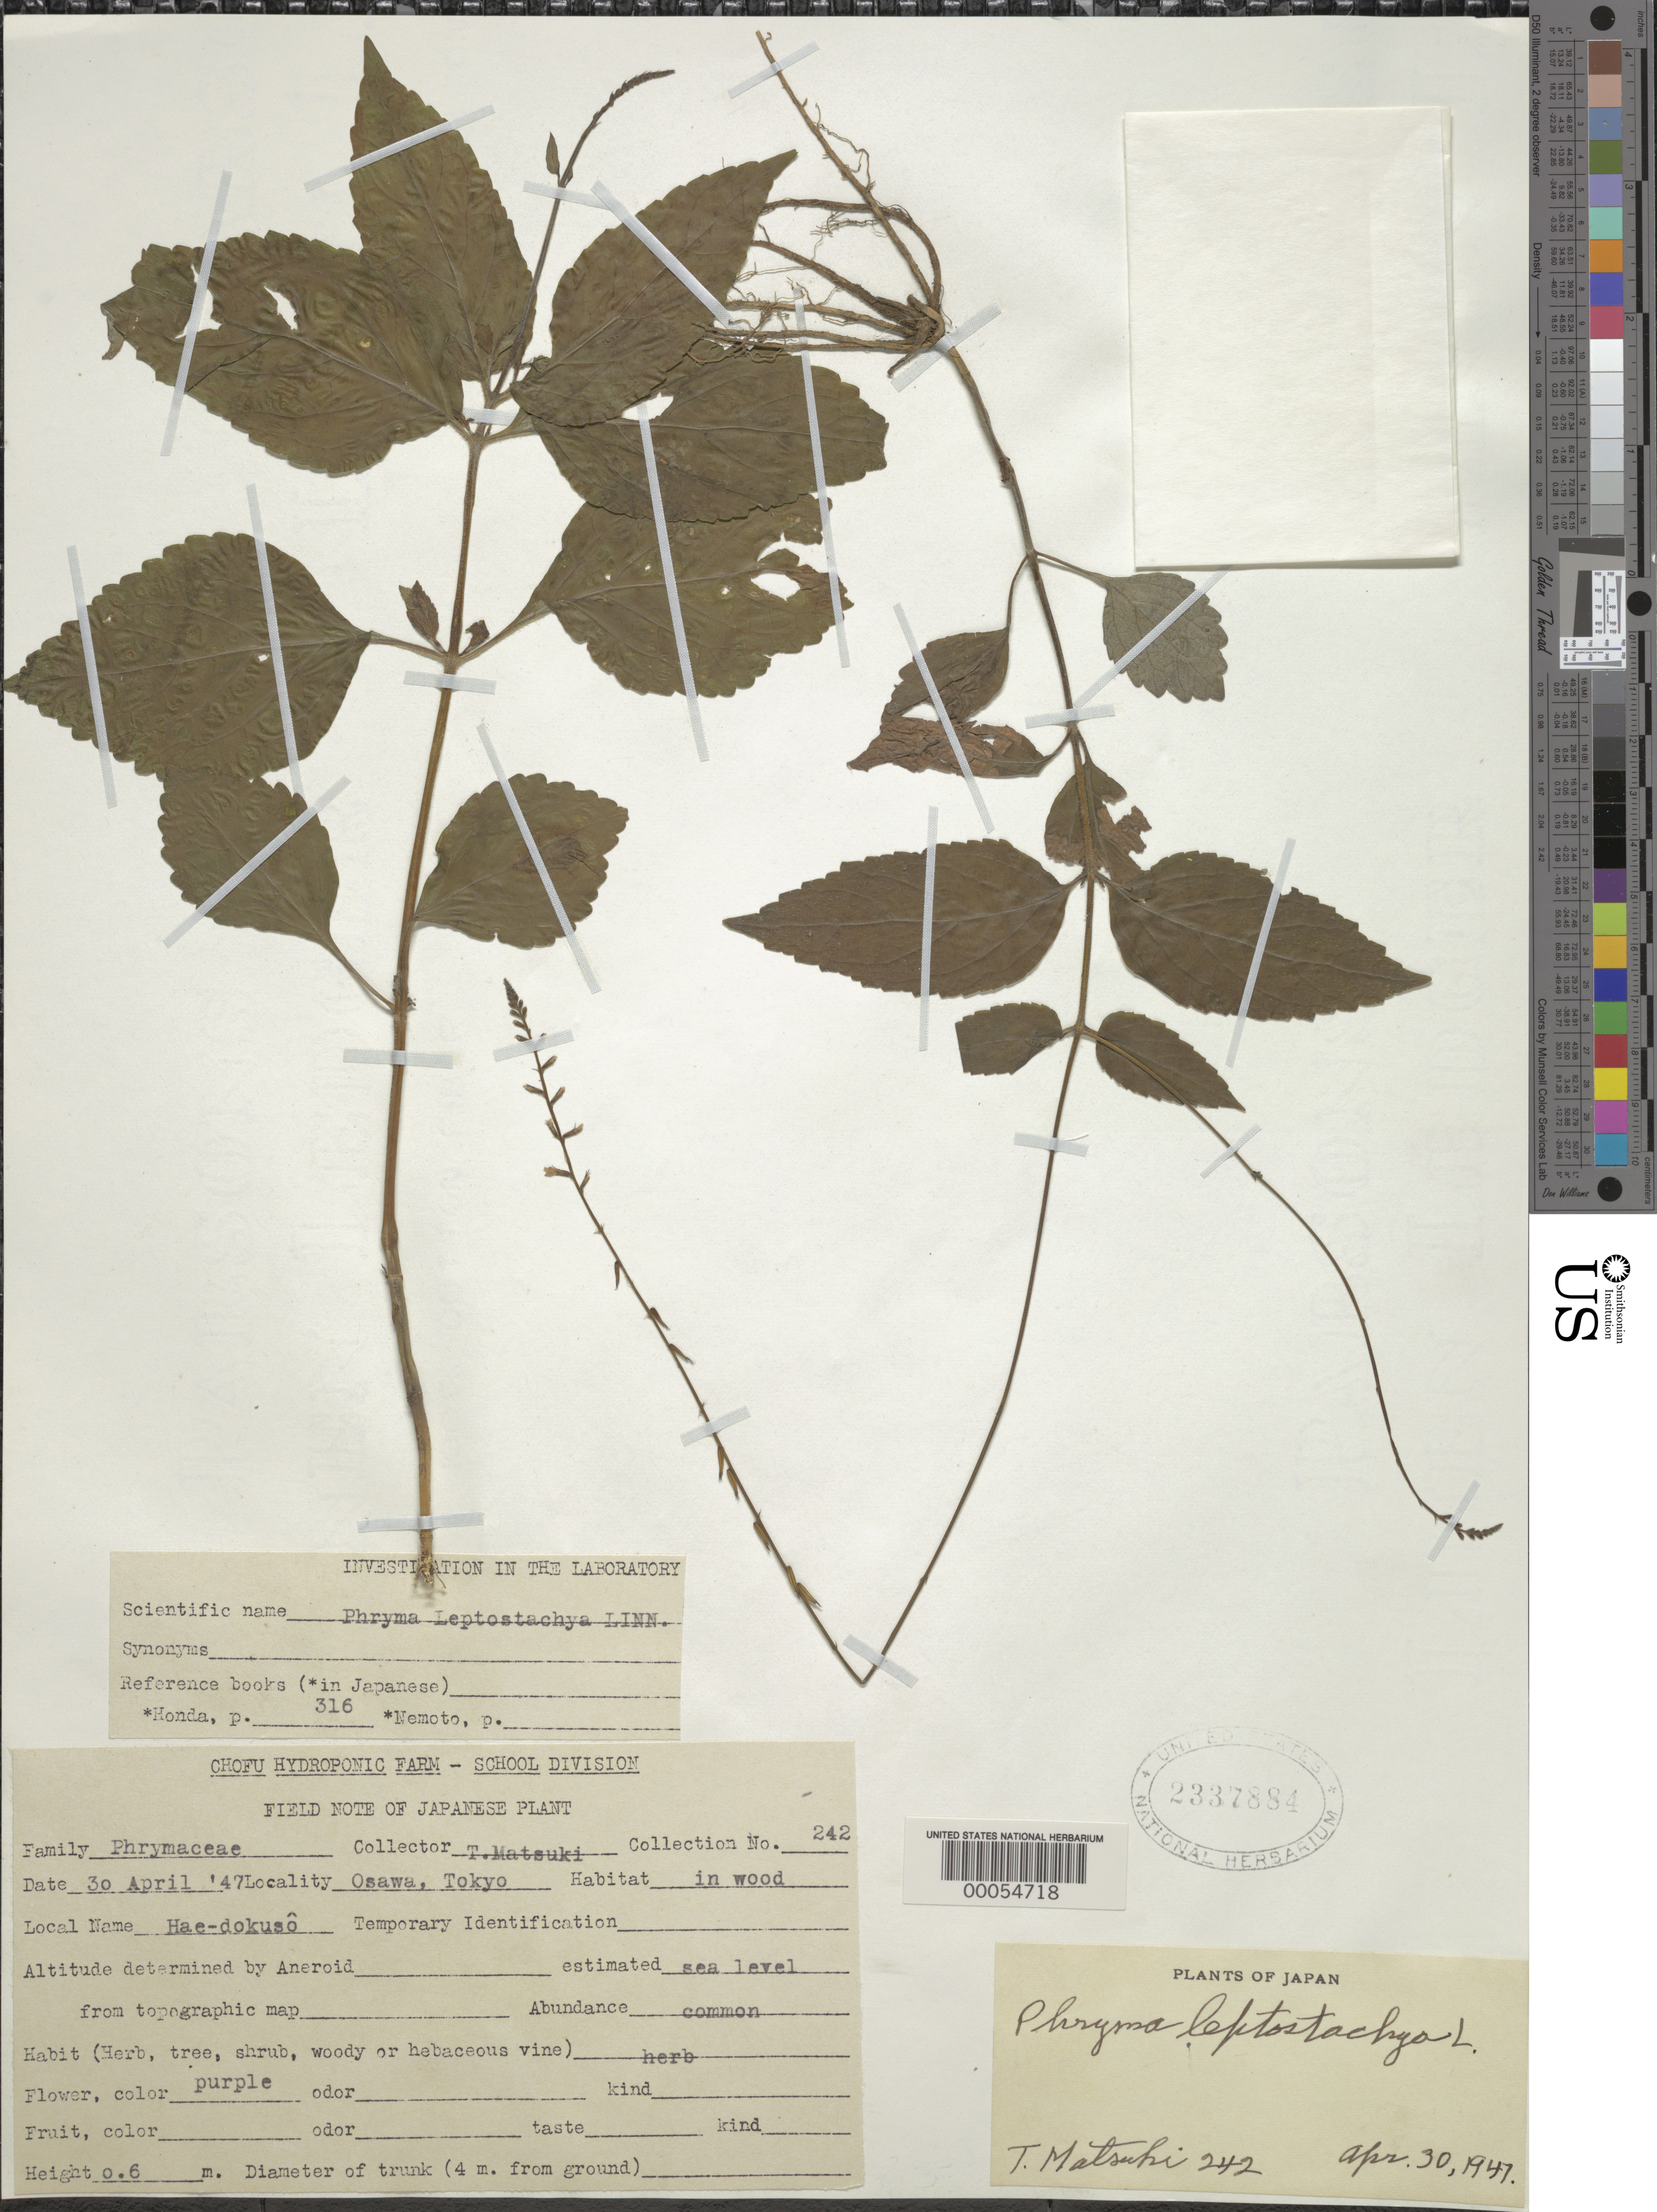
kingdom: Plantae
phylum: Tracheophyta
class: Magnoliopsida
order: Lamiales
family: Phrymaceae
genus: Phryma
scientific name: Phryma leptostachya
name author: L.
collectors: T. Matsuki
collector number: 242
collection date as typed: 30 Apr 1947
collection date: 1947-04-30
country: Japan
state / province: Tokyo, Federal City of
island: Honshu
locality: Osawa, tokyo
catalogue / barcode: US 2337884